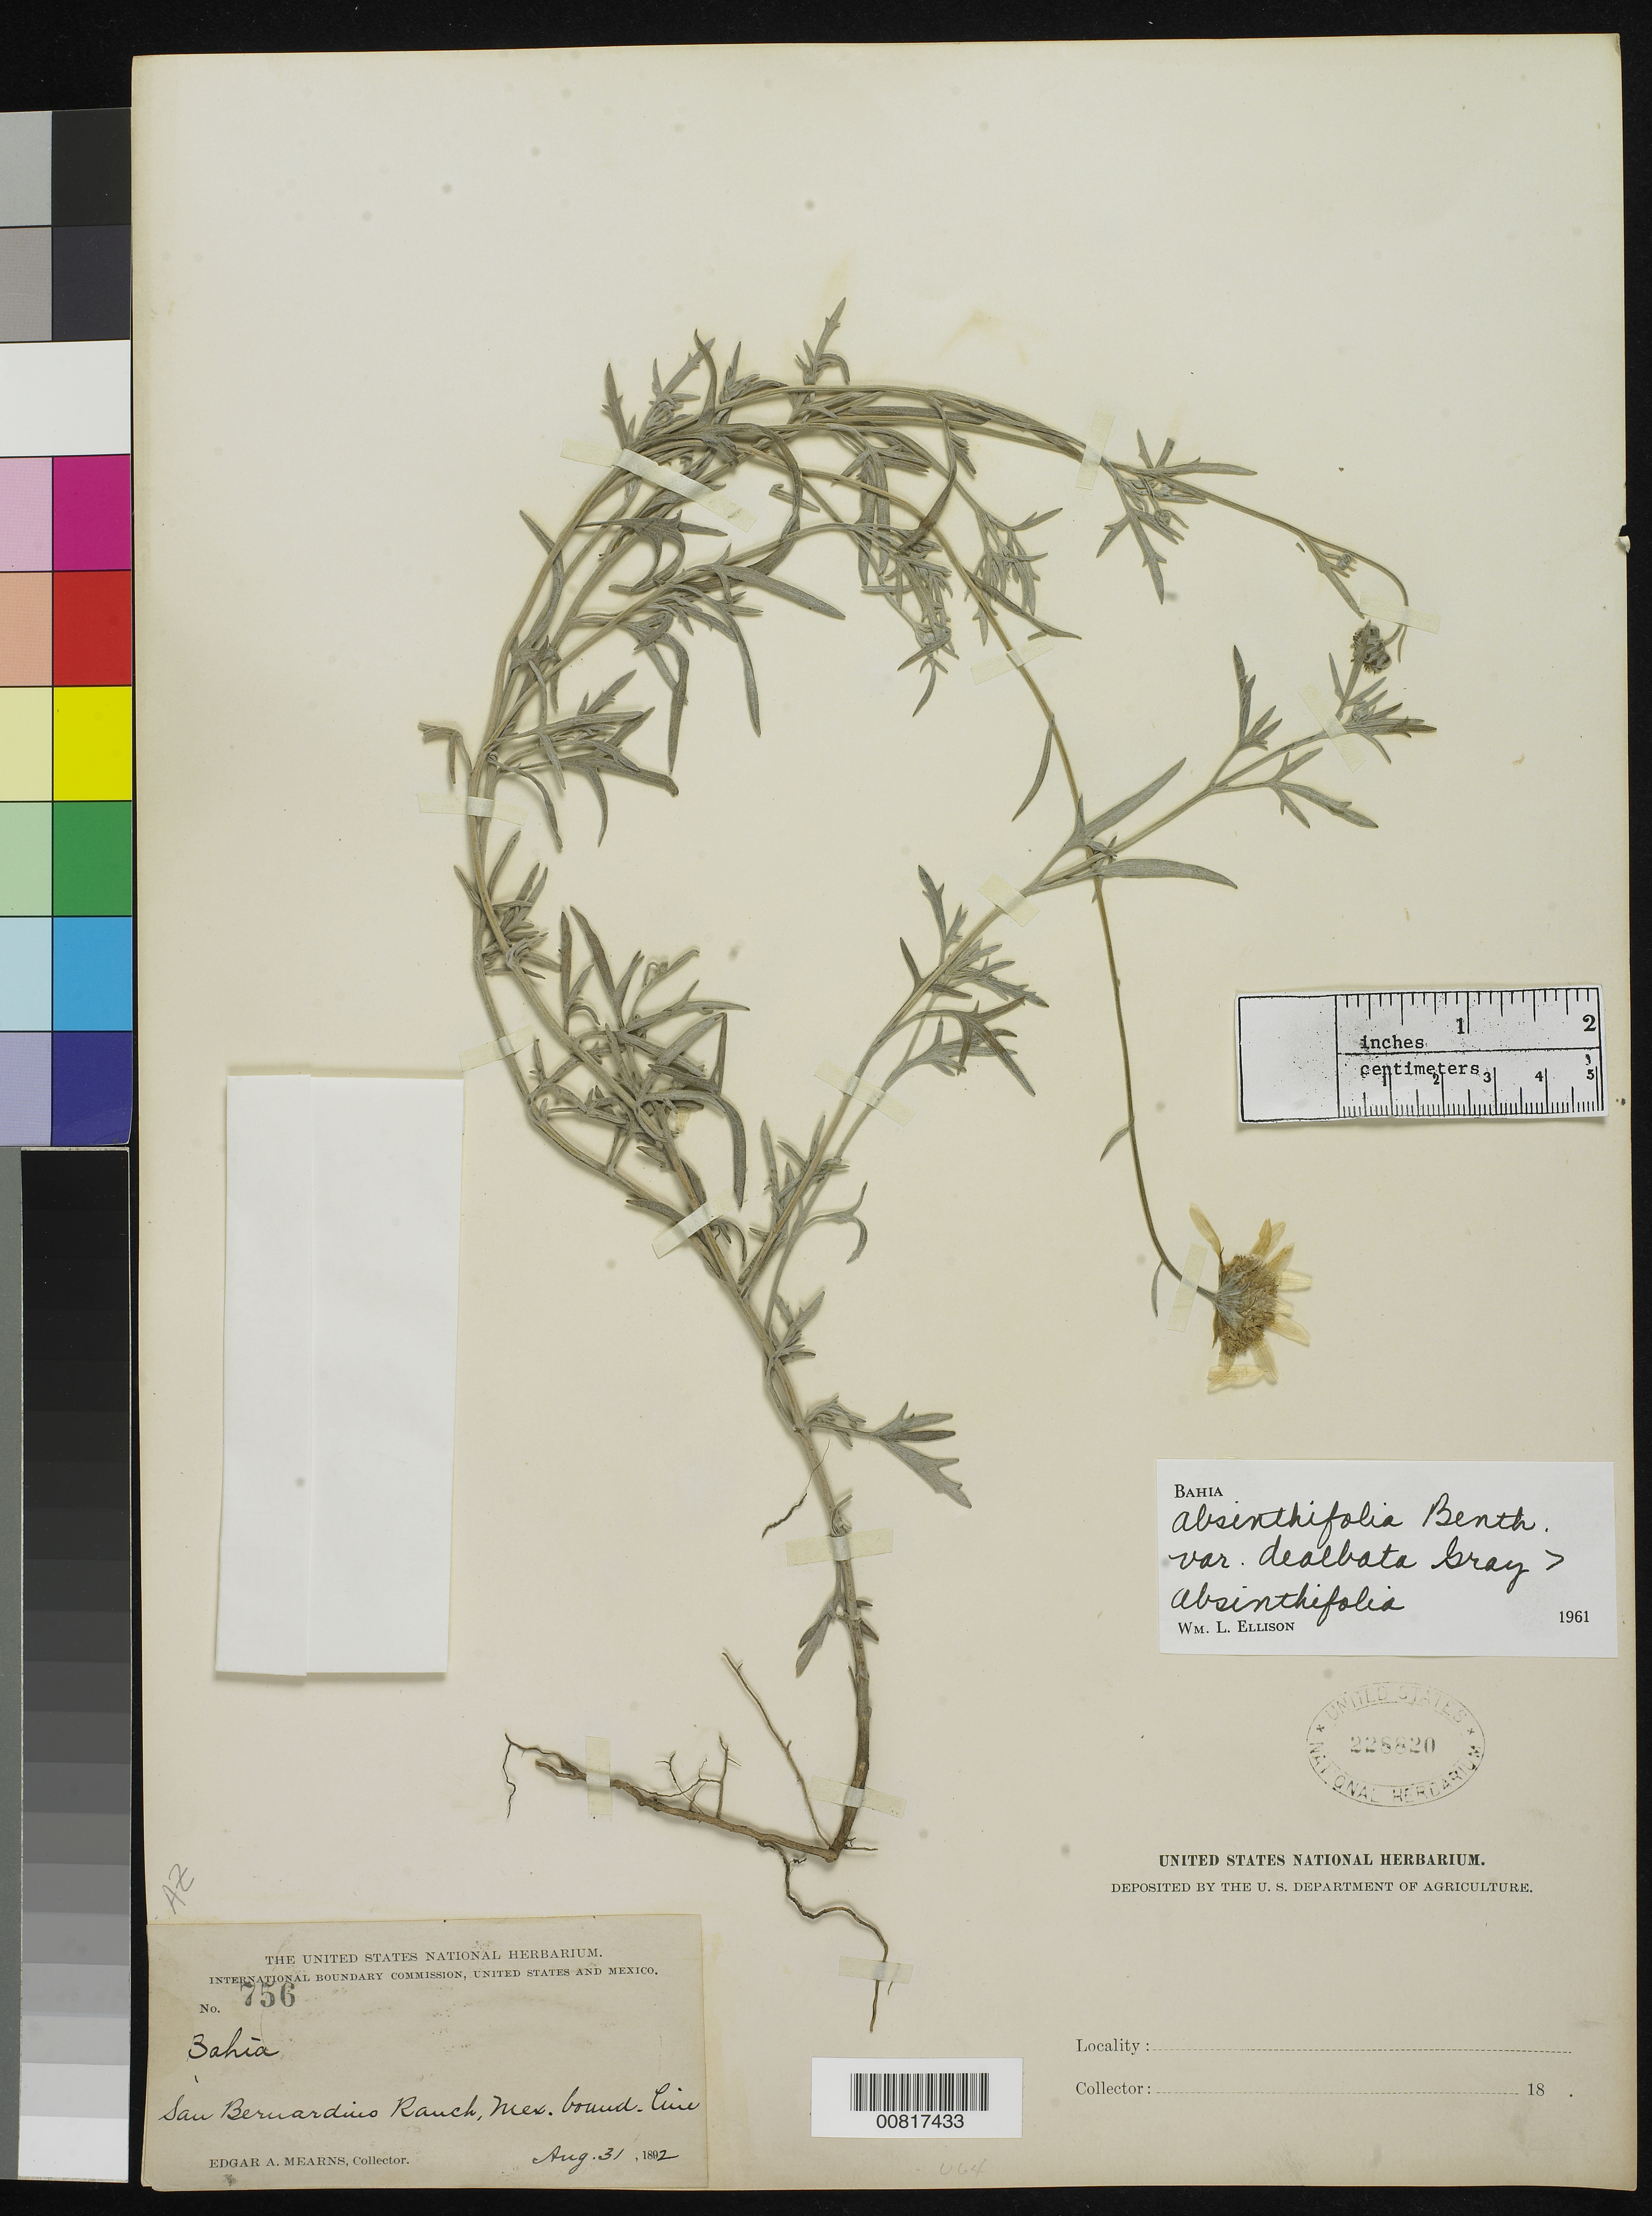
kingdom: Plantae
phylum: Tracheophyta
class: Magnoliopsida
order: Asterales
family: Asteraceae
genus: Bahia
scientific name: Bahia absinthifolia var. dealbata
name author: A. Gray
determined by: Ellison, W. L.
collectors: E. A. Mearns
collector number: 756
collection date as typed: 31 Aug 1892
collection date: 1892-08-31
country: United States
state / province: Arizona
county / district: Cochise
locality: San Bernardino Ranch, Mexican Boundary Line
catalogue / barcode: US 228820